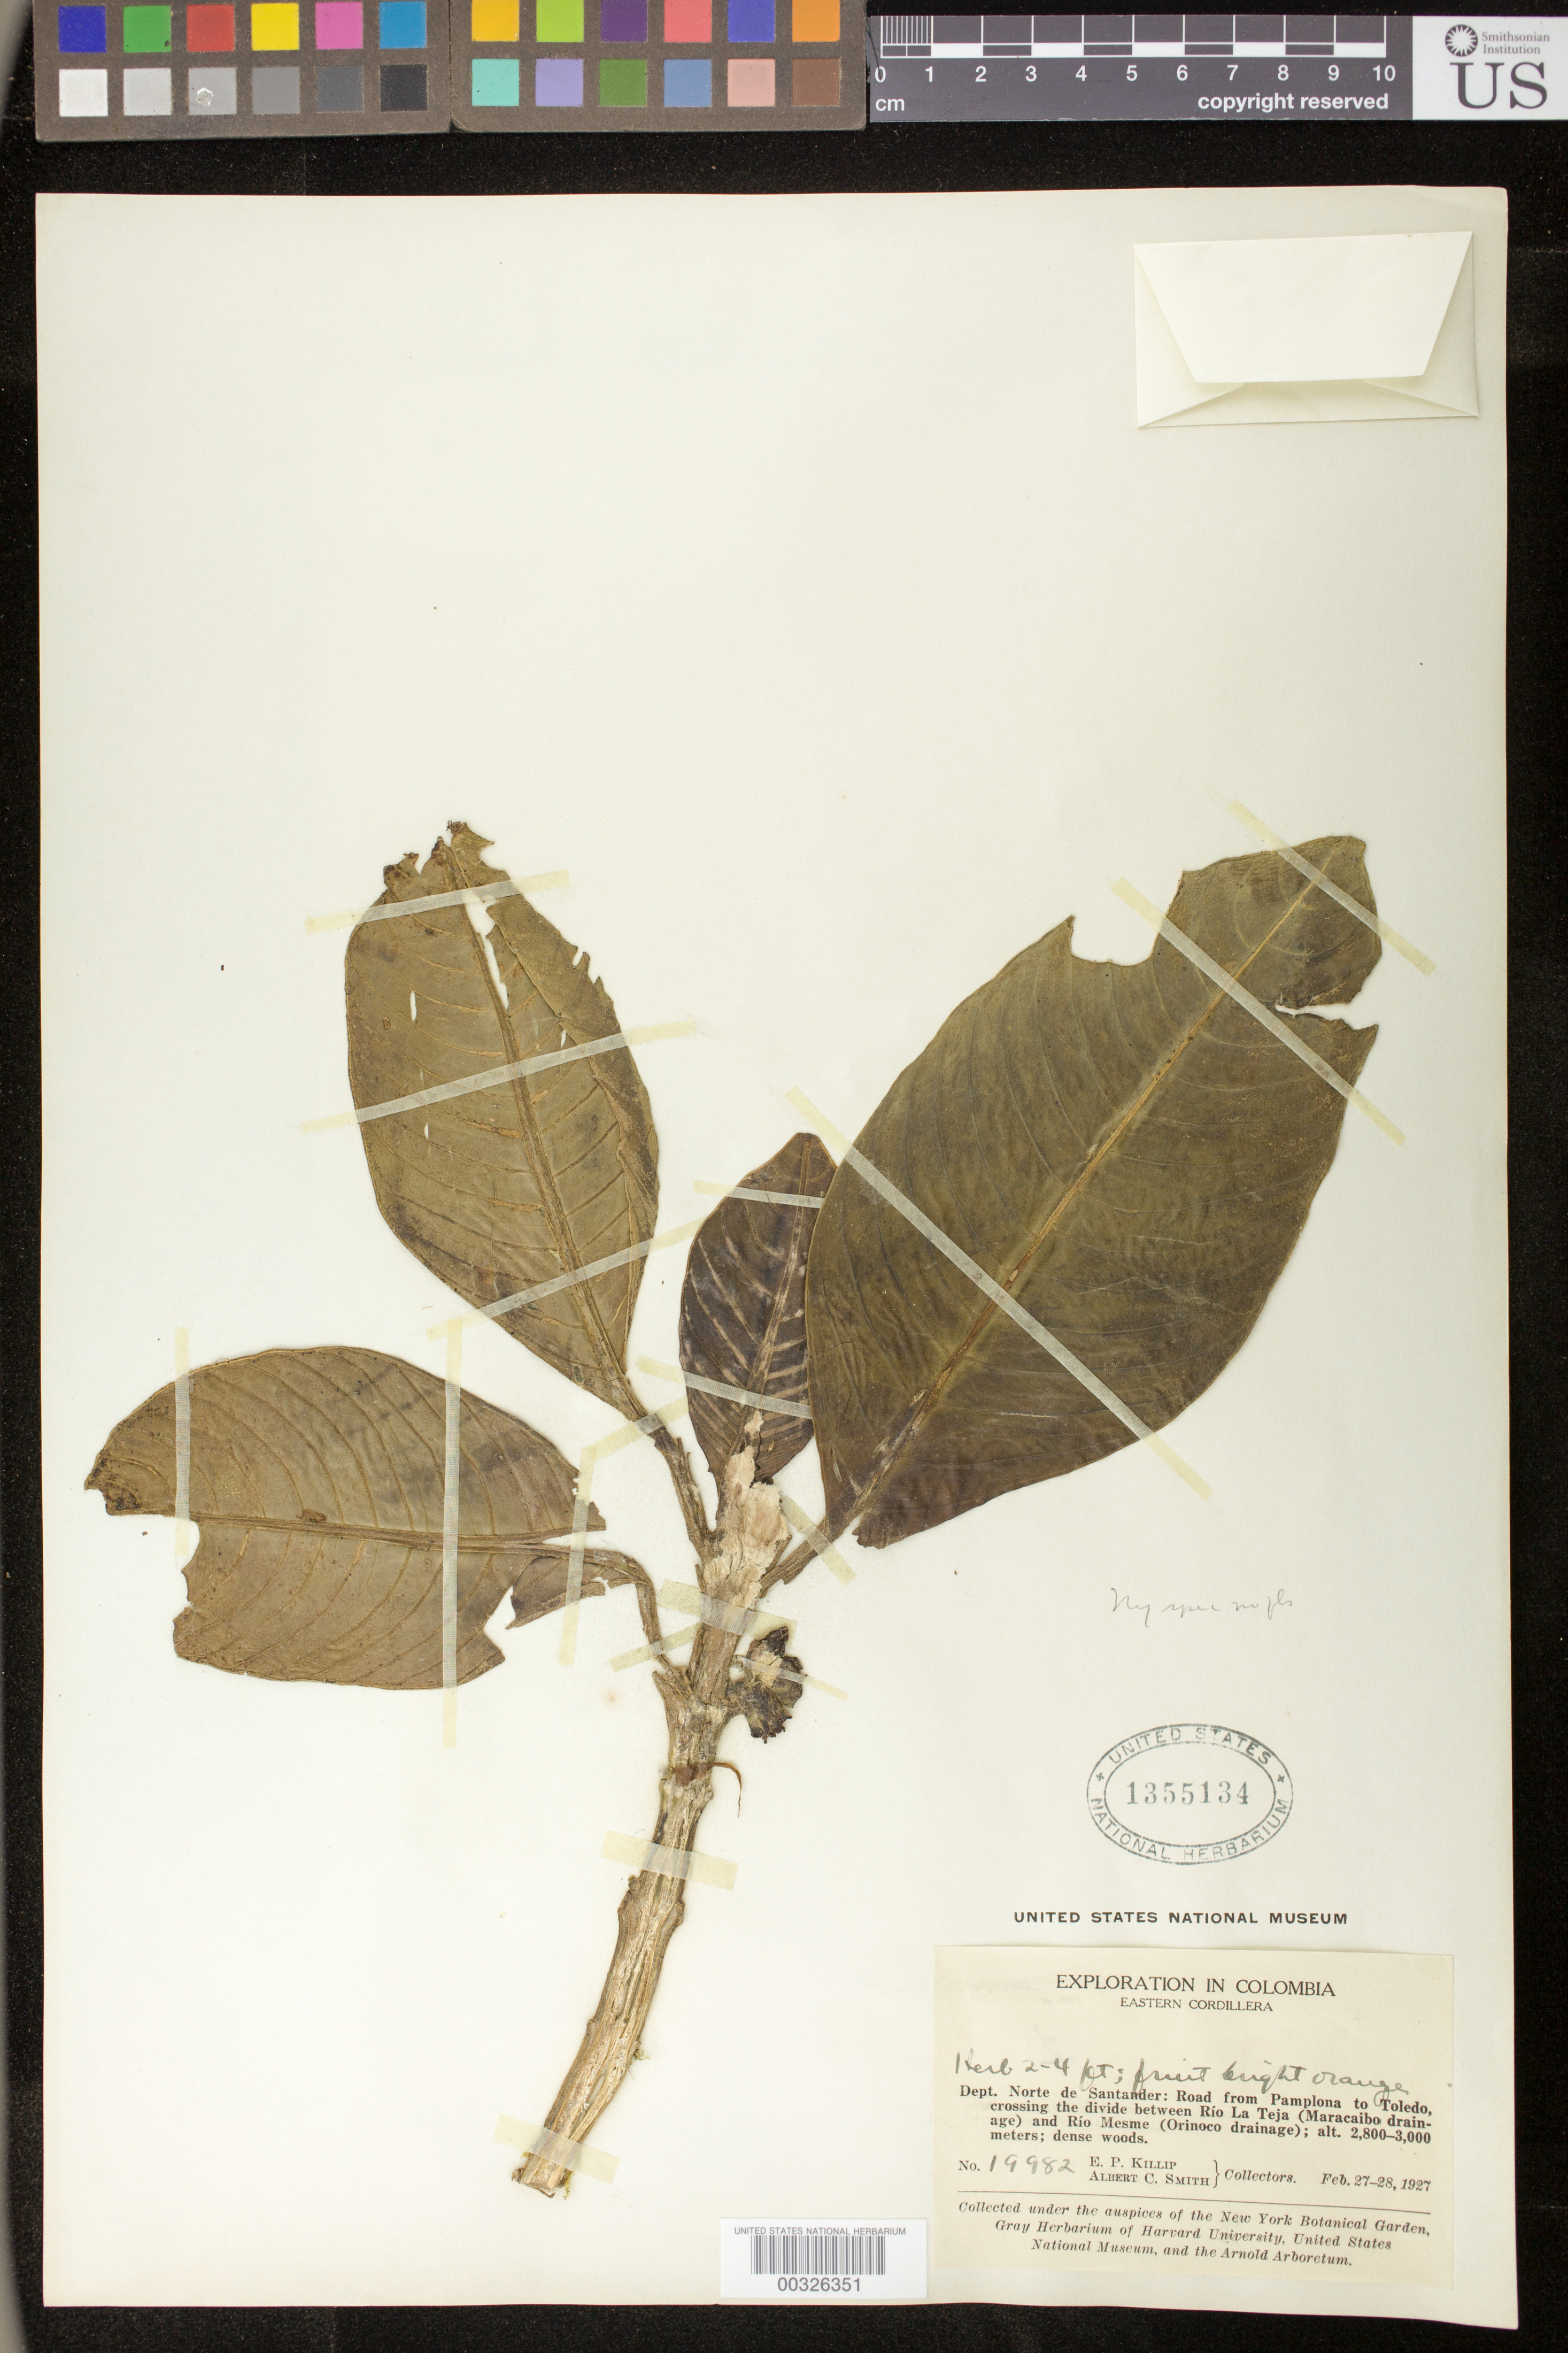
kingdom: Plantae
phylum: Tracheophyta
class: Magnoliopsida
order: Lamiales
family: Gesneriaceae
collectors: E. P. Killip & A. C. Smith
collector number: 19982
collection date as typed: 27-28 Feb 1927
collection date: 1927-02-27/1927-02-28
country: Colombia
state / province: Norte de Santander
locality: Eastern Cordillera, road from Pamplona to Toledo, crossing divide between Rio La Teja and Rio Mesme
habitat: Dense woods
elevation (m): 2800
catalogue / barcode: US 1355134